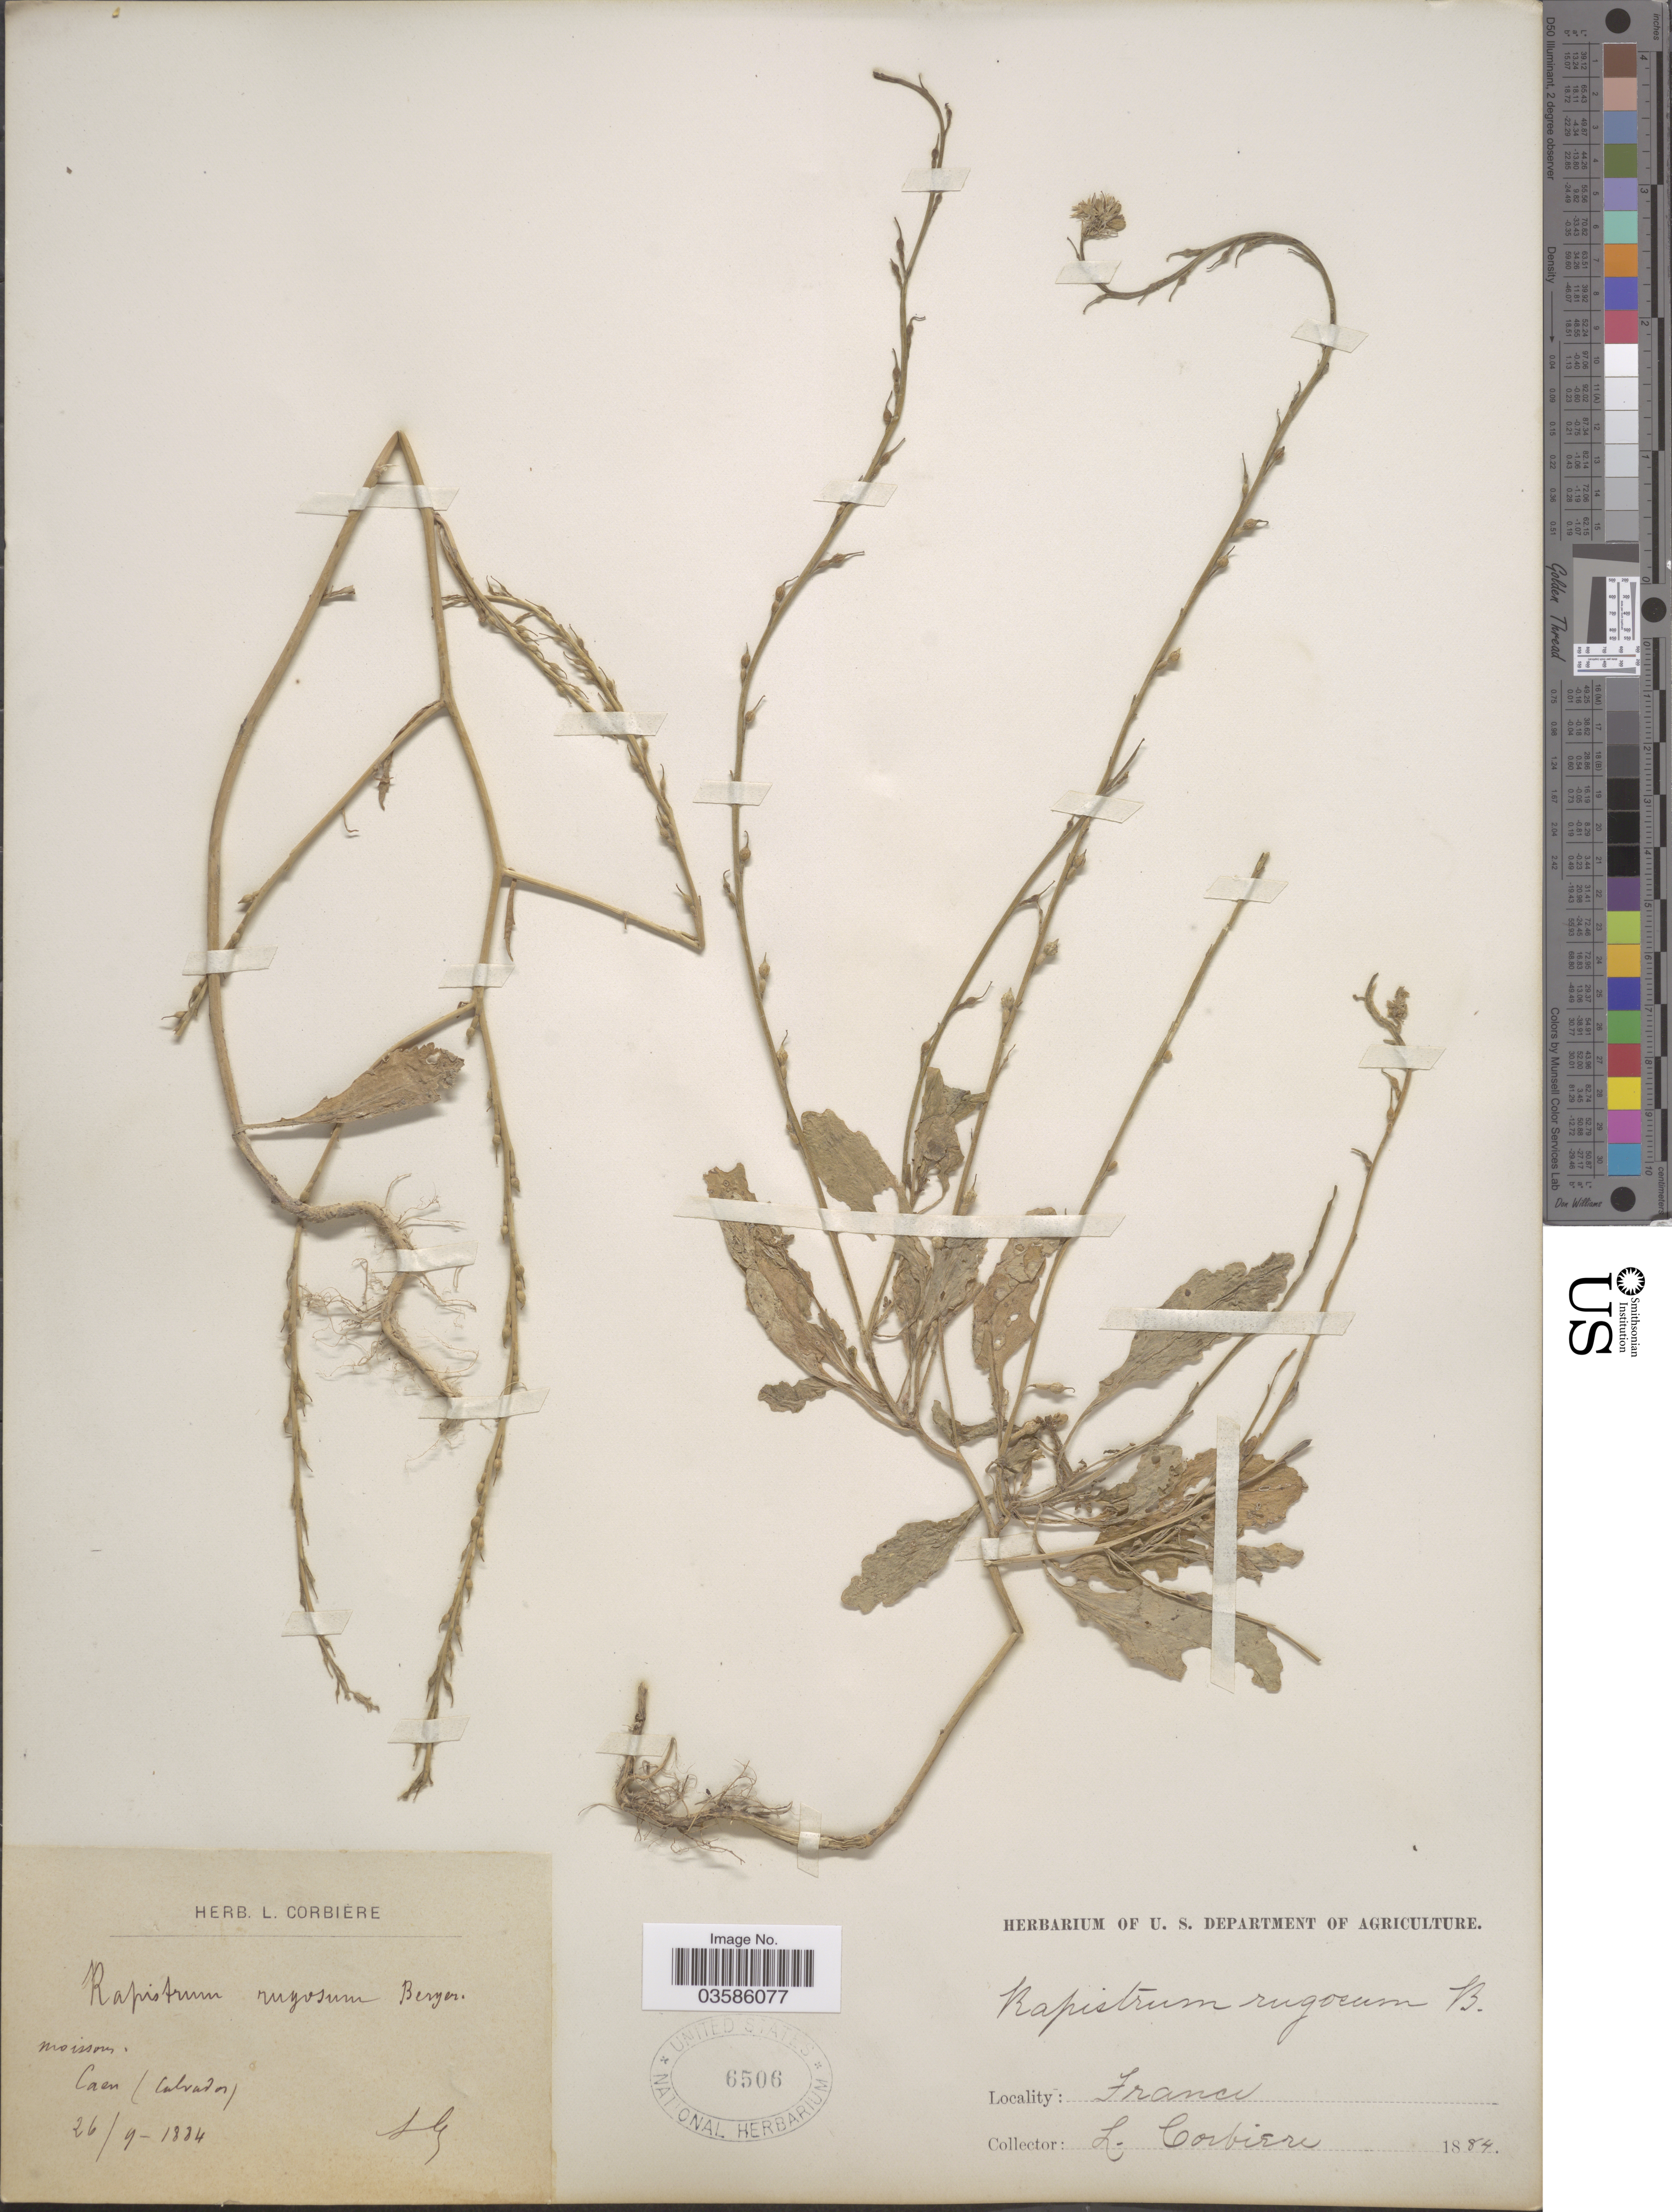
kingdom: Plantae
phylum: Tracheophyta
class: Magnoliopsida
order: Brassicales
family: Brassicaceae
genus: Rapistrum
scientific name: Rapistrum rugosum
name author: (L.) All.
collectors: L. Corbière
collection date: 1884-09-26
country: France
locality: Caen (Calvados).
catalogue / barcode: US 6506